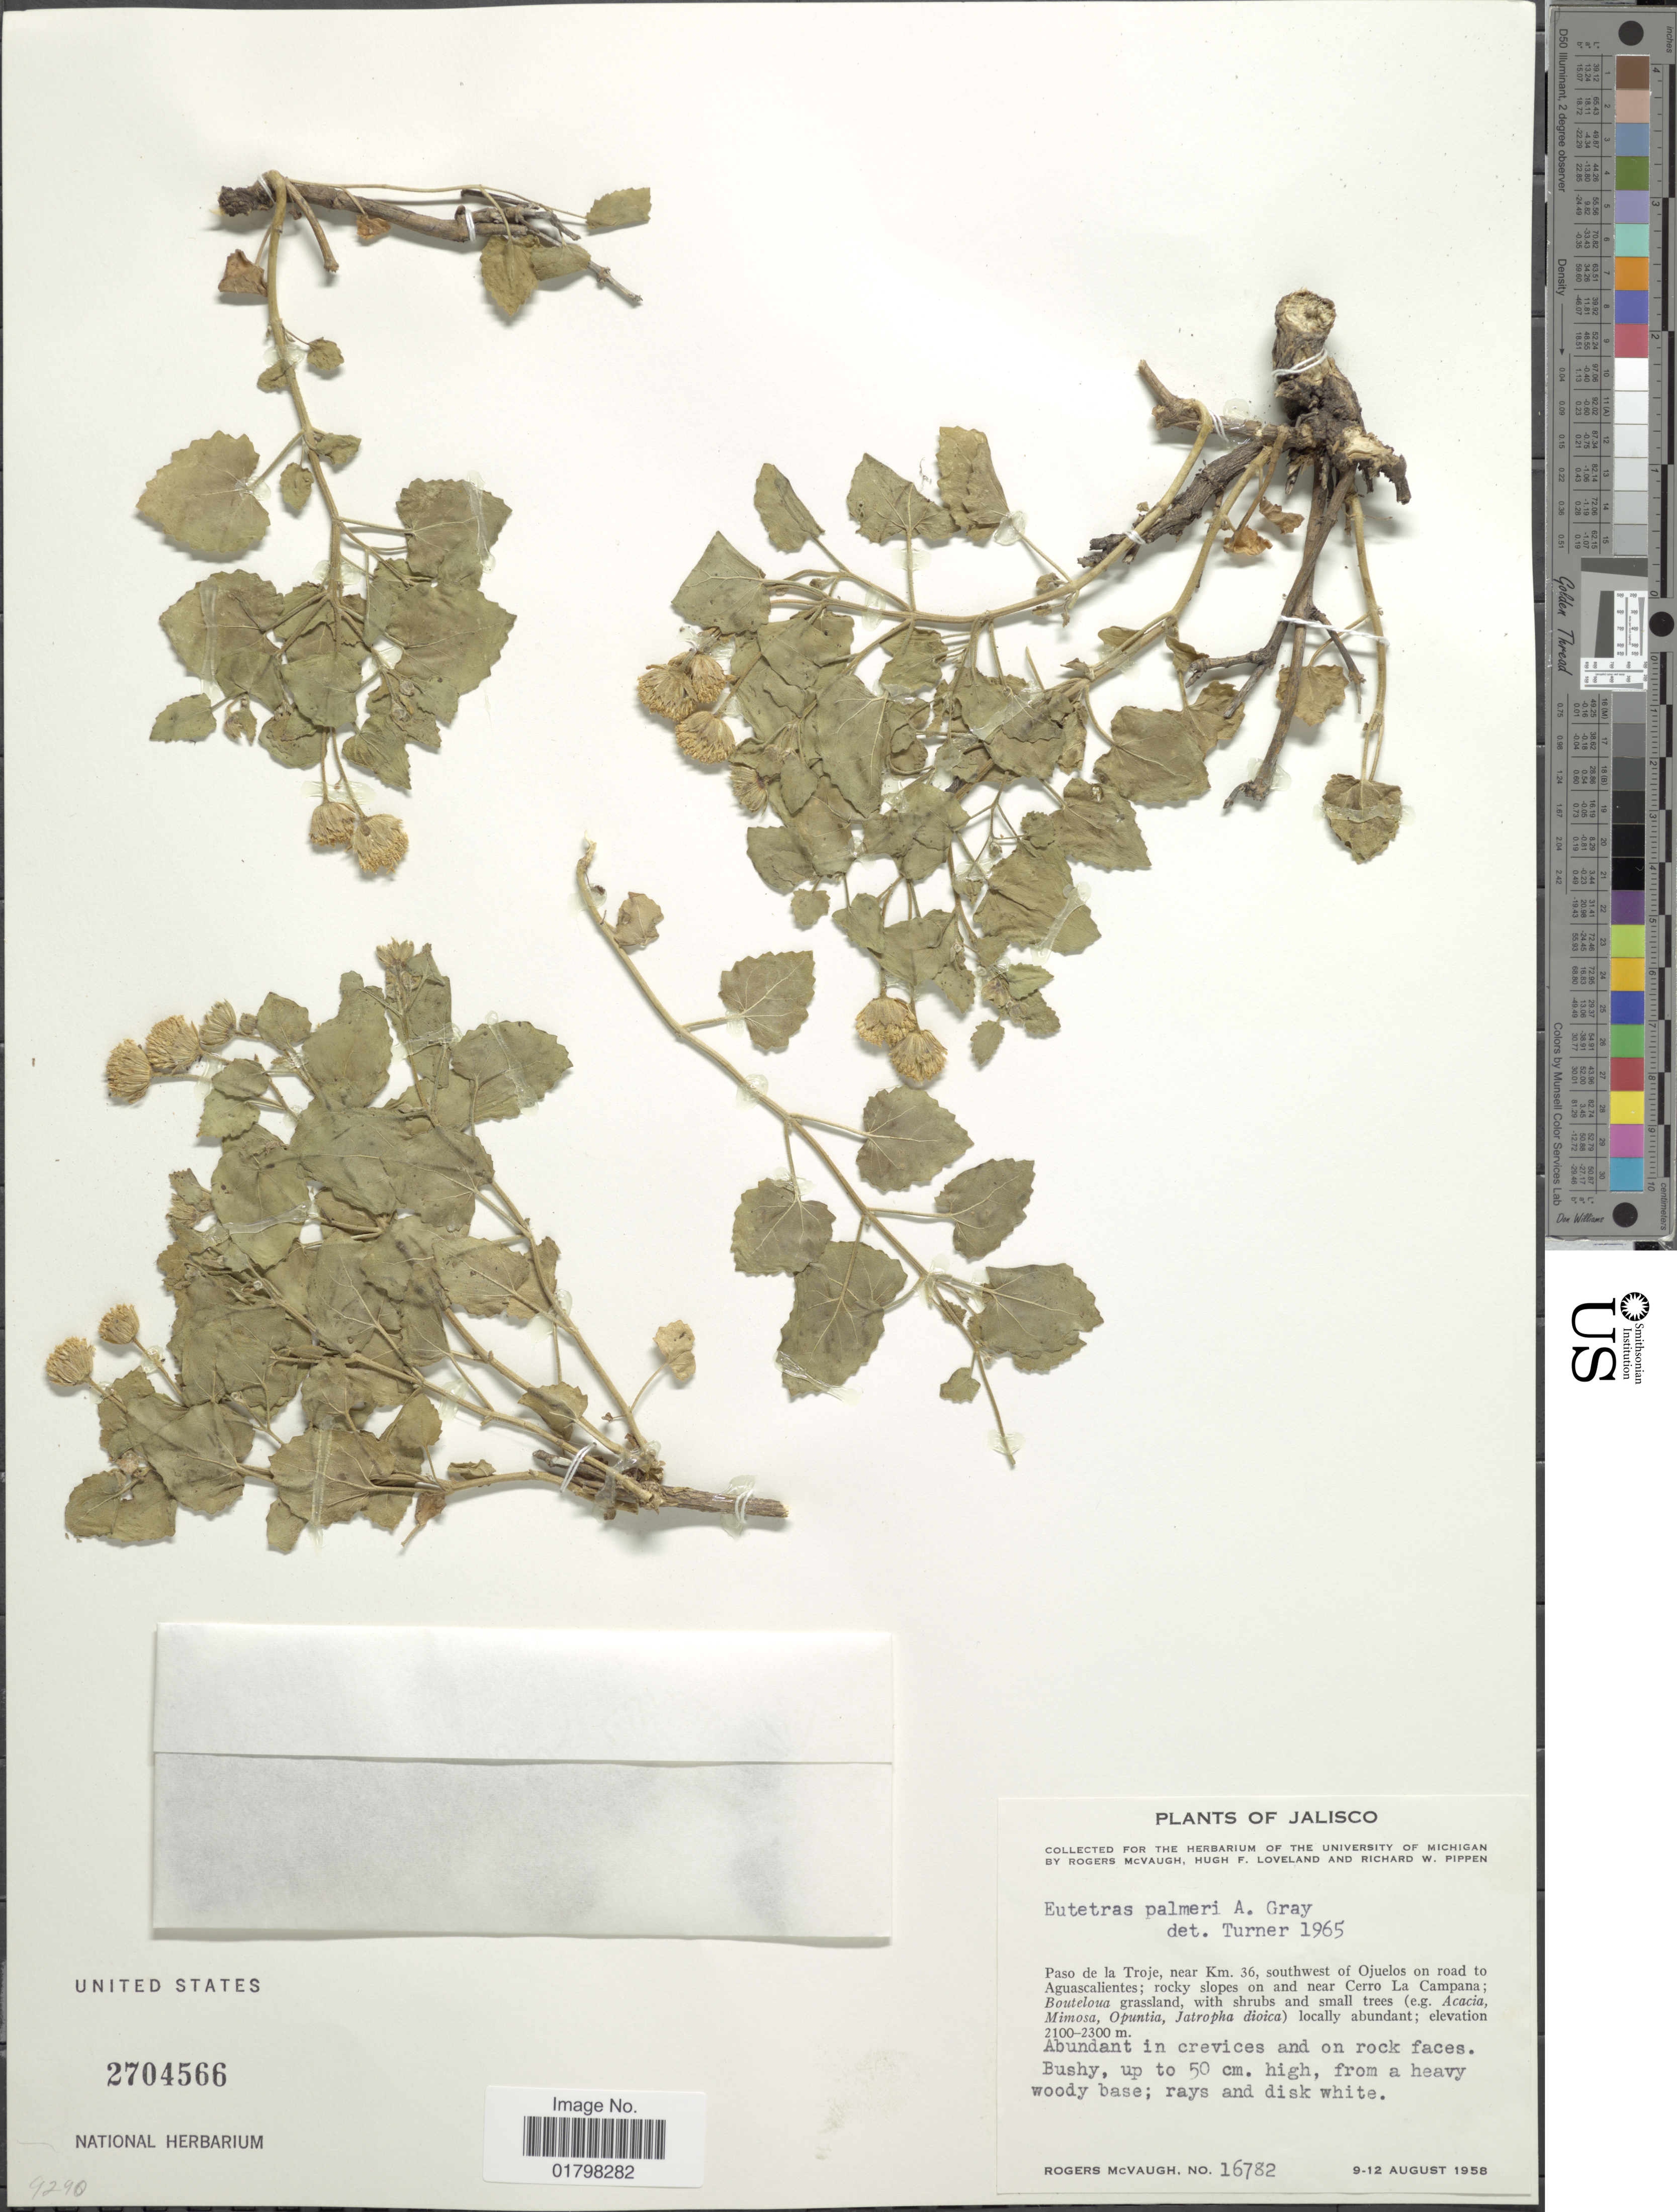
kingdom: Plantae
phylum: Tracheophyta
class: Magnoliopsida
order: Asterales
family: Asteraceae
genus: Eutetras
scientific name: Eutetras palmeri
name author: A. Gray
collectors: R. McVaugh, H. Loveland & R. W. Pippen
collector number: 16782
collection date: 1958-08-09/1958-08-12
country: Mexico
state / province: Jalisco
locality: Paso de la Troje, near Km. 36, southwest of Ojuelos on road to Aguascalientes; rocky slopes on and near Cerro La Campana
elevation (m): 2100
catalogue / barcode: US 2704566